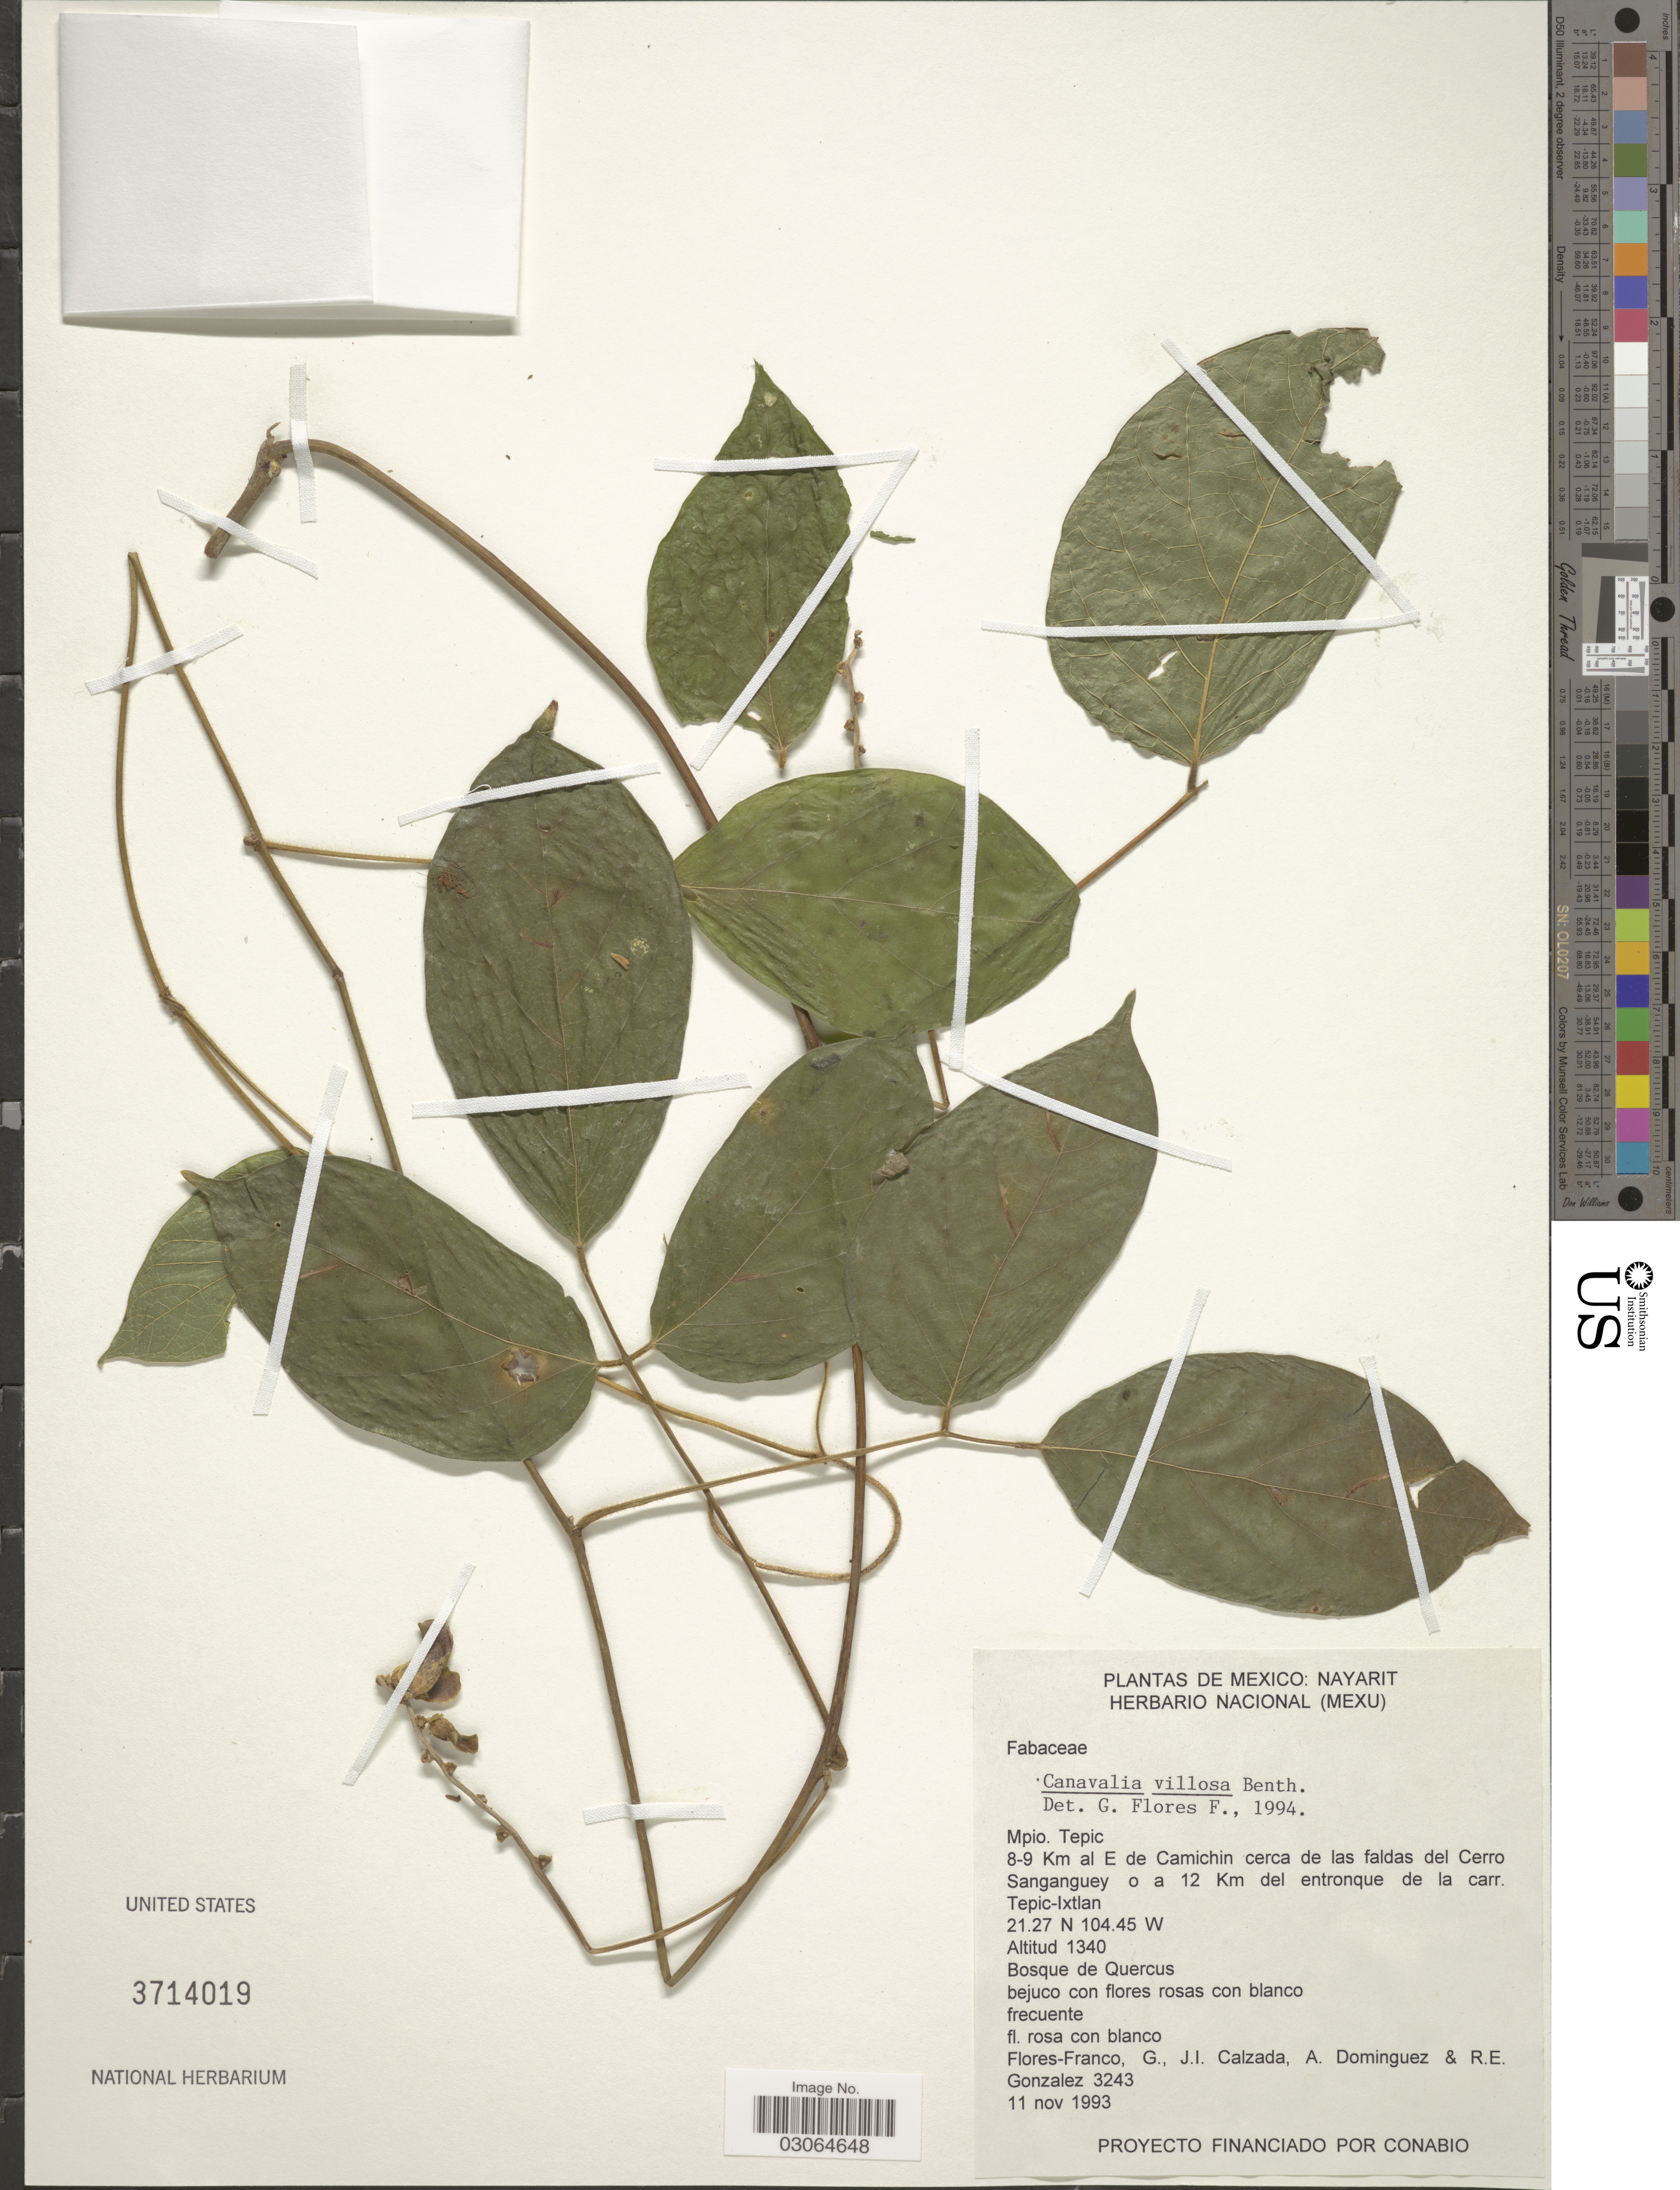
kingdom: Plantae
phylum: Tracheophyta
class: Magnoliopsida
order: Fabales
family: Fabaceae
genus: Canavalia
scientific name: Canavalia villosa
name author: Benth.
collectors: G. Flores F., J. I. Calzada, A. Dominguez & R. Gonzalez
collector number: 3243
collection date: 1993-11-11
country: Mexico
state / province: Nayarit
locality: Mpio. Tepic.8-9 Km al E de Camichin cerca de las faldas del Cerro Sanganguey o a 12 Km del entronque de la carr. Tepic-Ixtlan.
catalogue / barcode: US 3714019